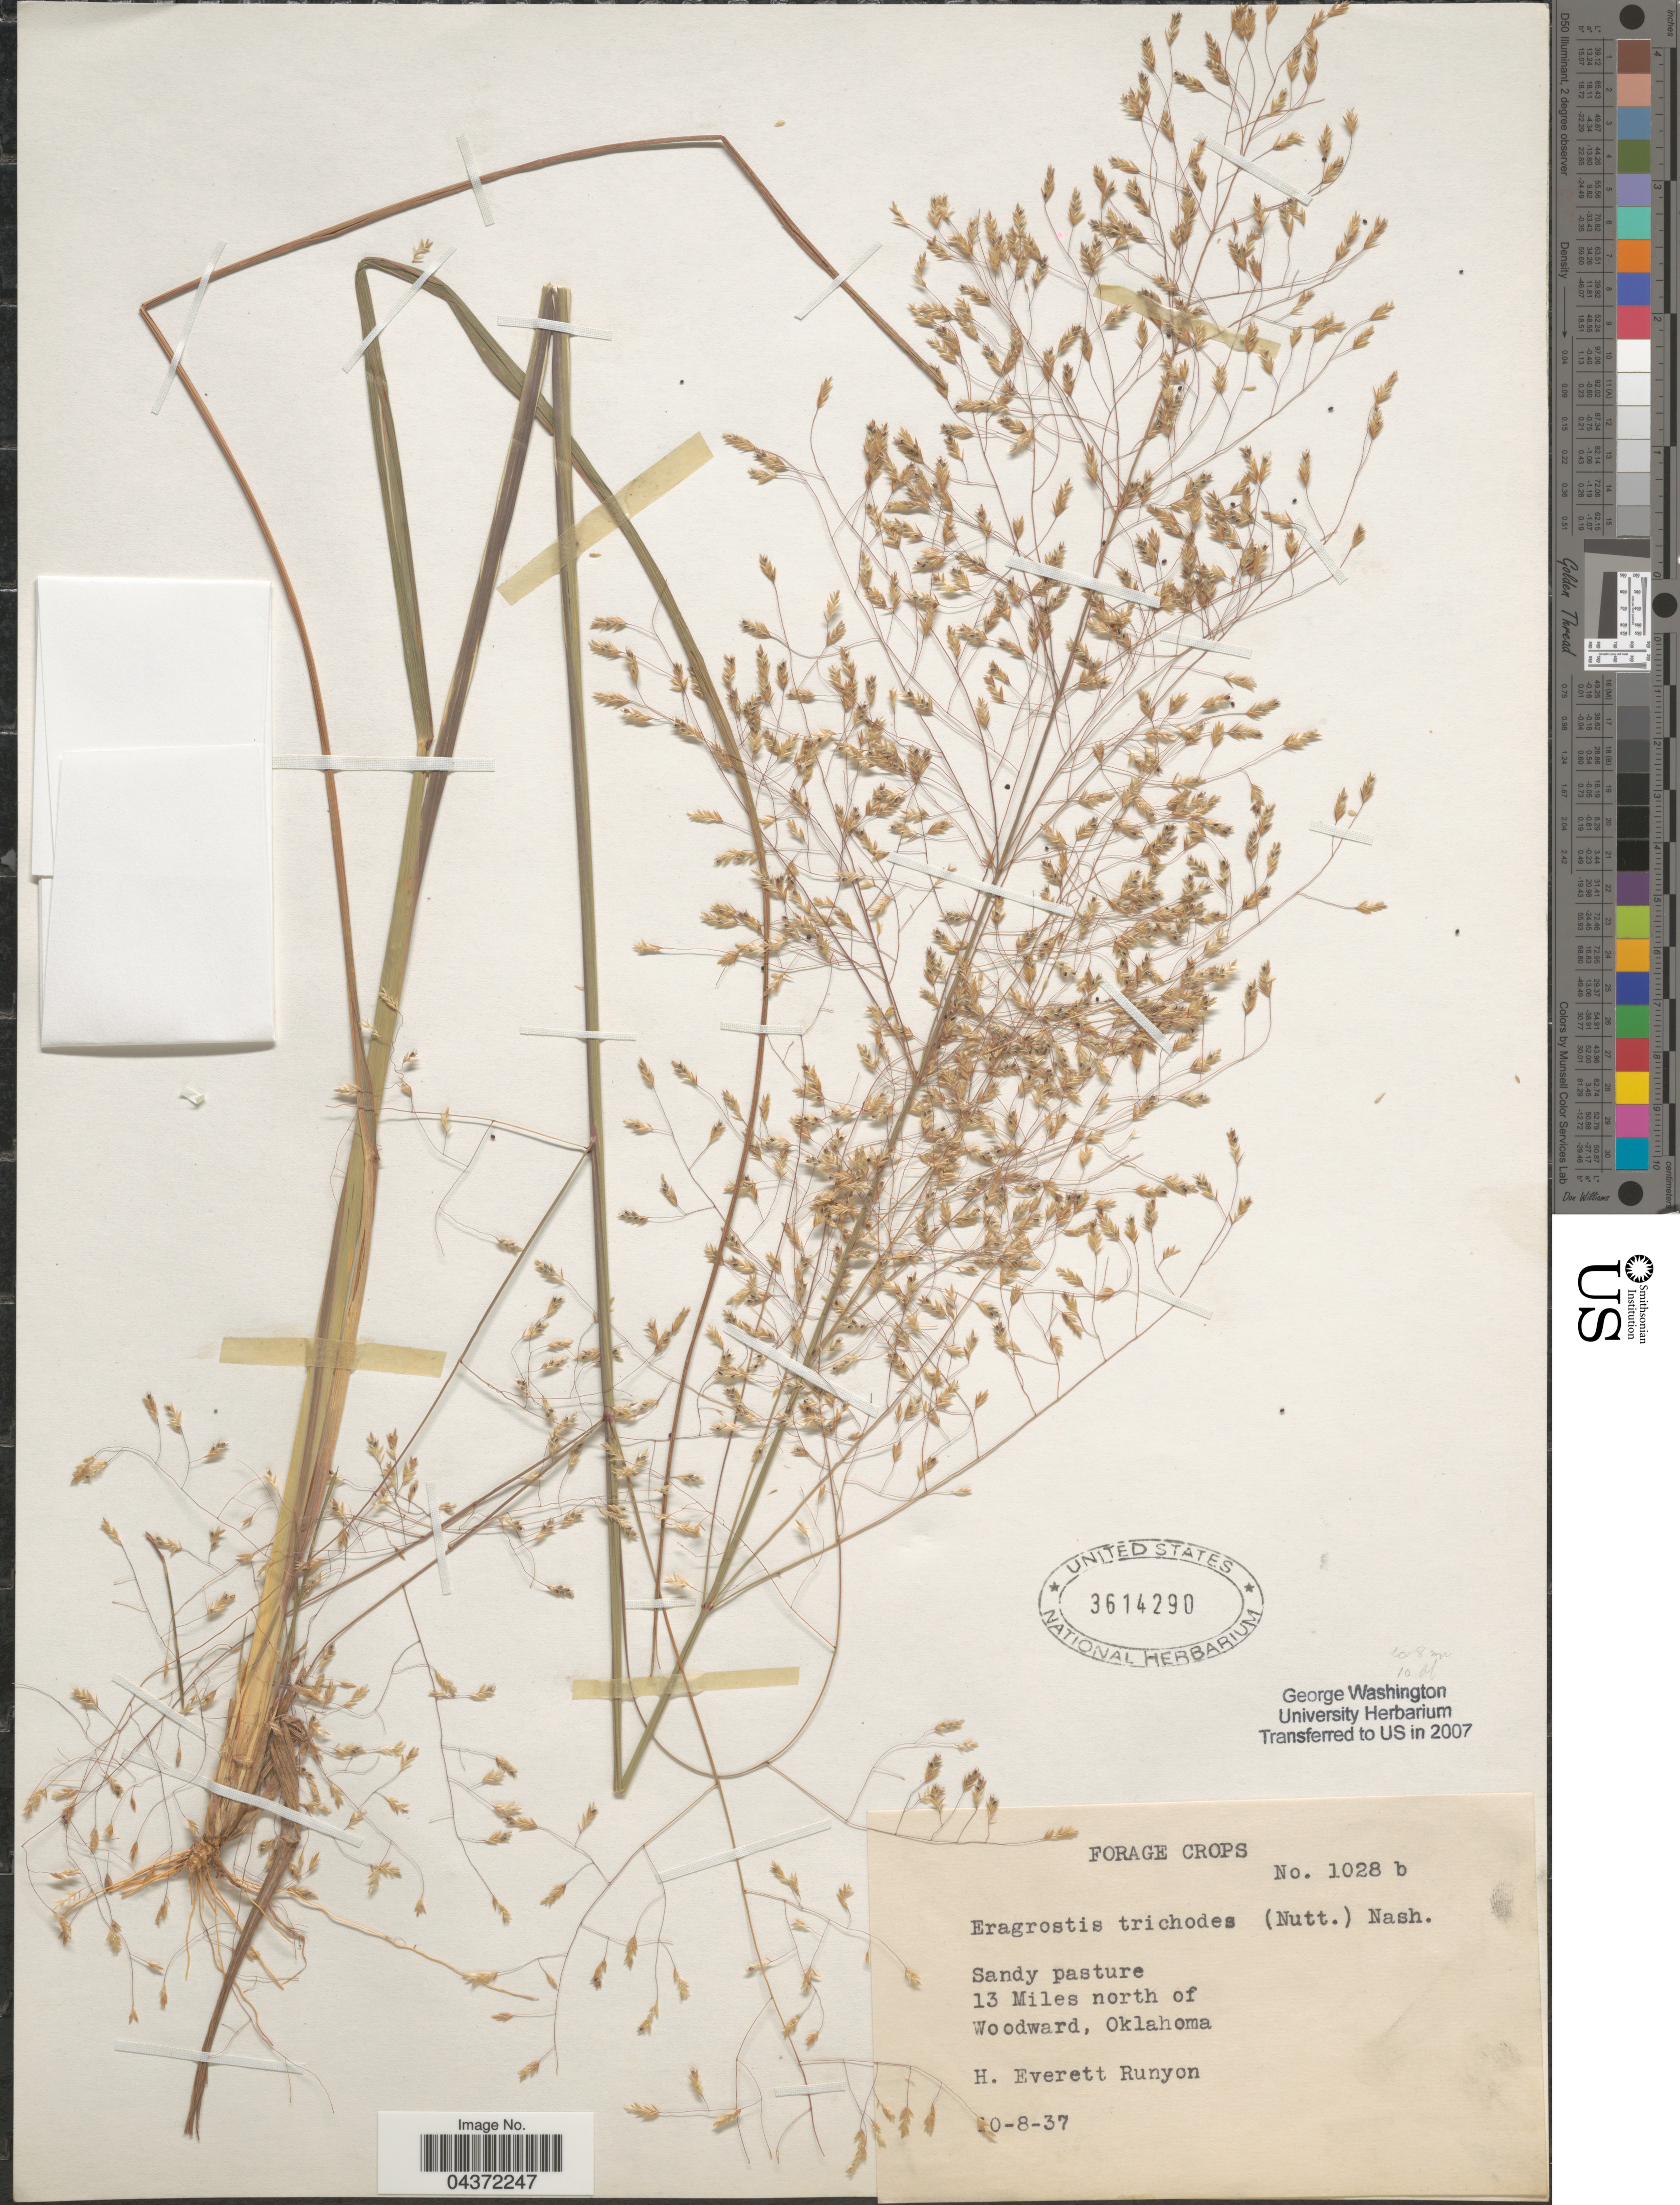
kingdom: Plantae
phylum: Tracheophyta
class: Liliopsida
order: Poales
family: Poaceae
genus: Eragrostis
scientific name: Eragrostis trichodes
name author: (Nutt.) Alph. Wood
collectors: H. E. Runyon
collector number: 1028b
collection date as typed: Transcribed d/m/y: 8/10/37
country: United States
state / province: Oklahoma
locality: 13 Miles north of Woodward.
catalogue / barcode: US 3614290